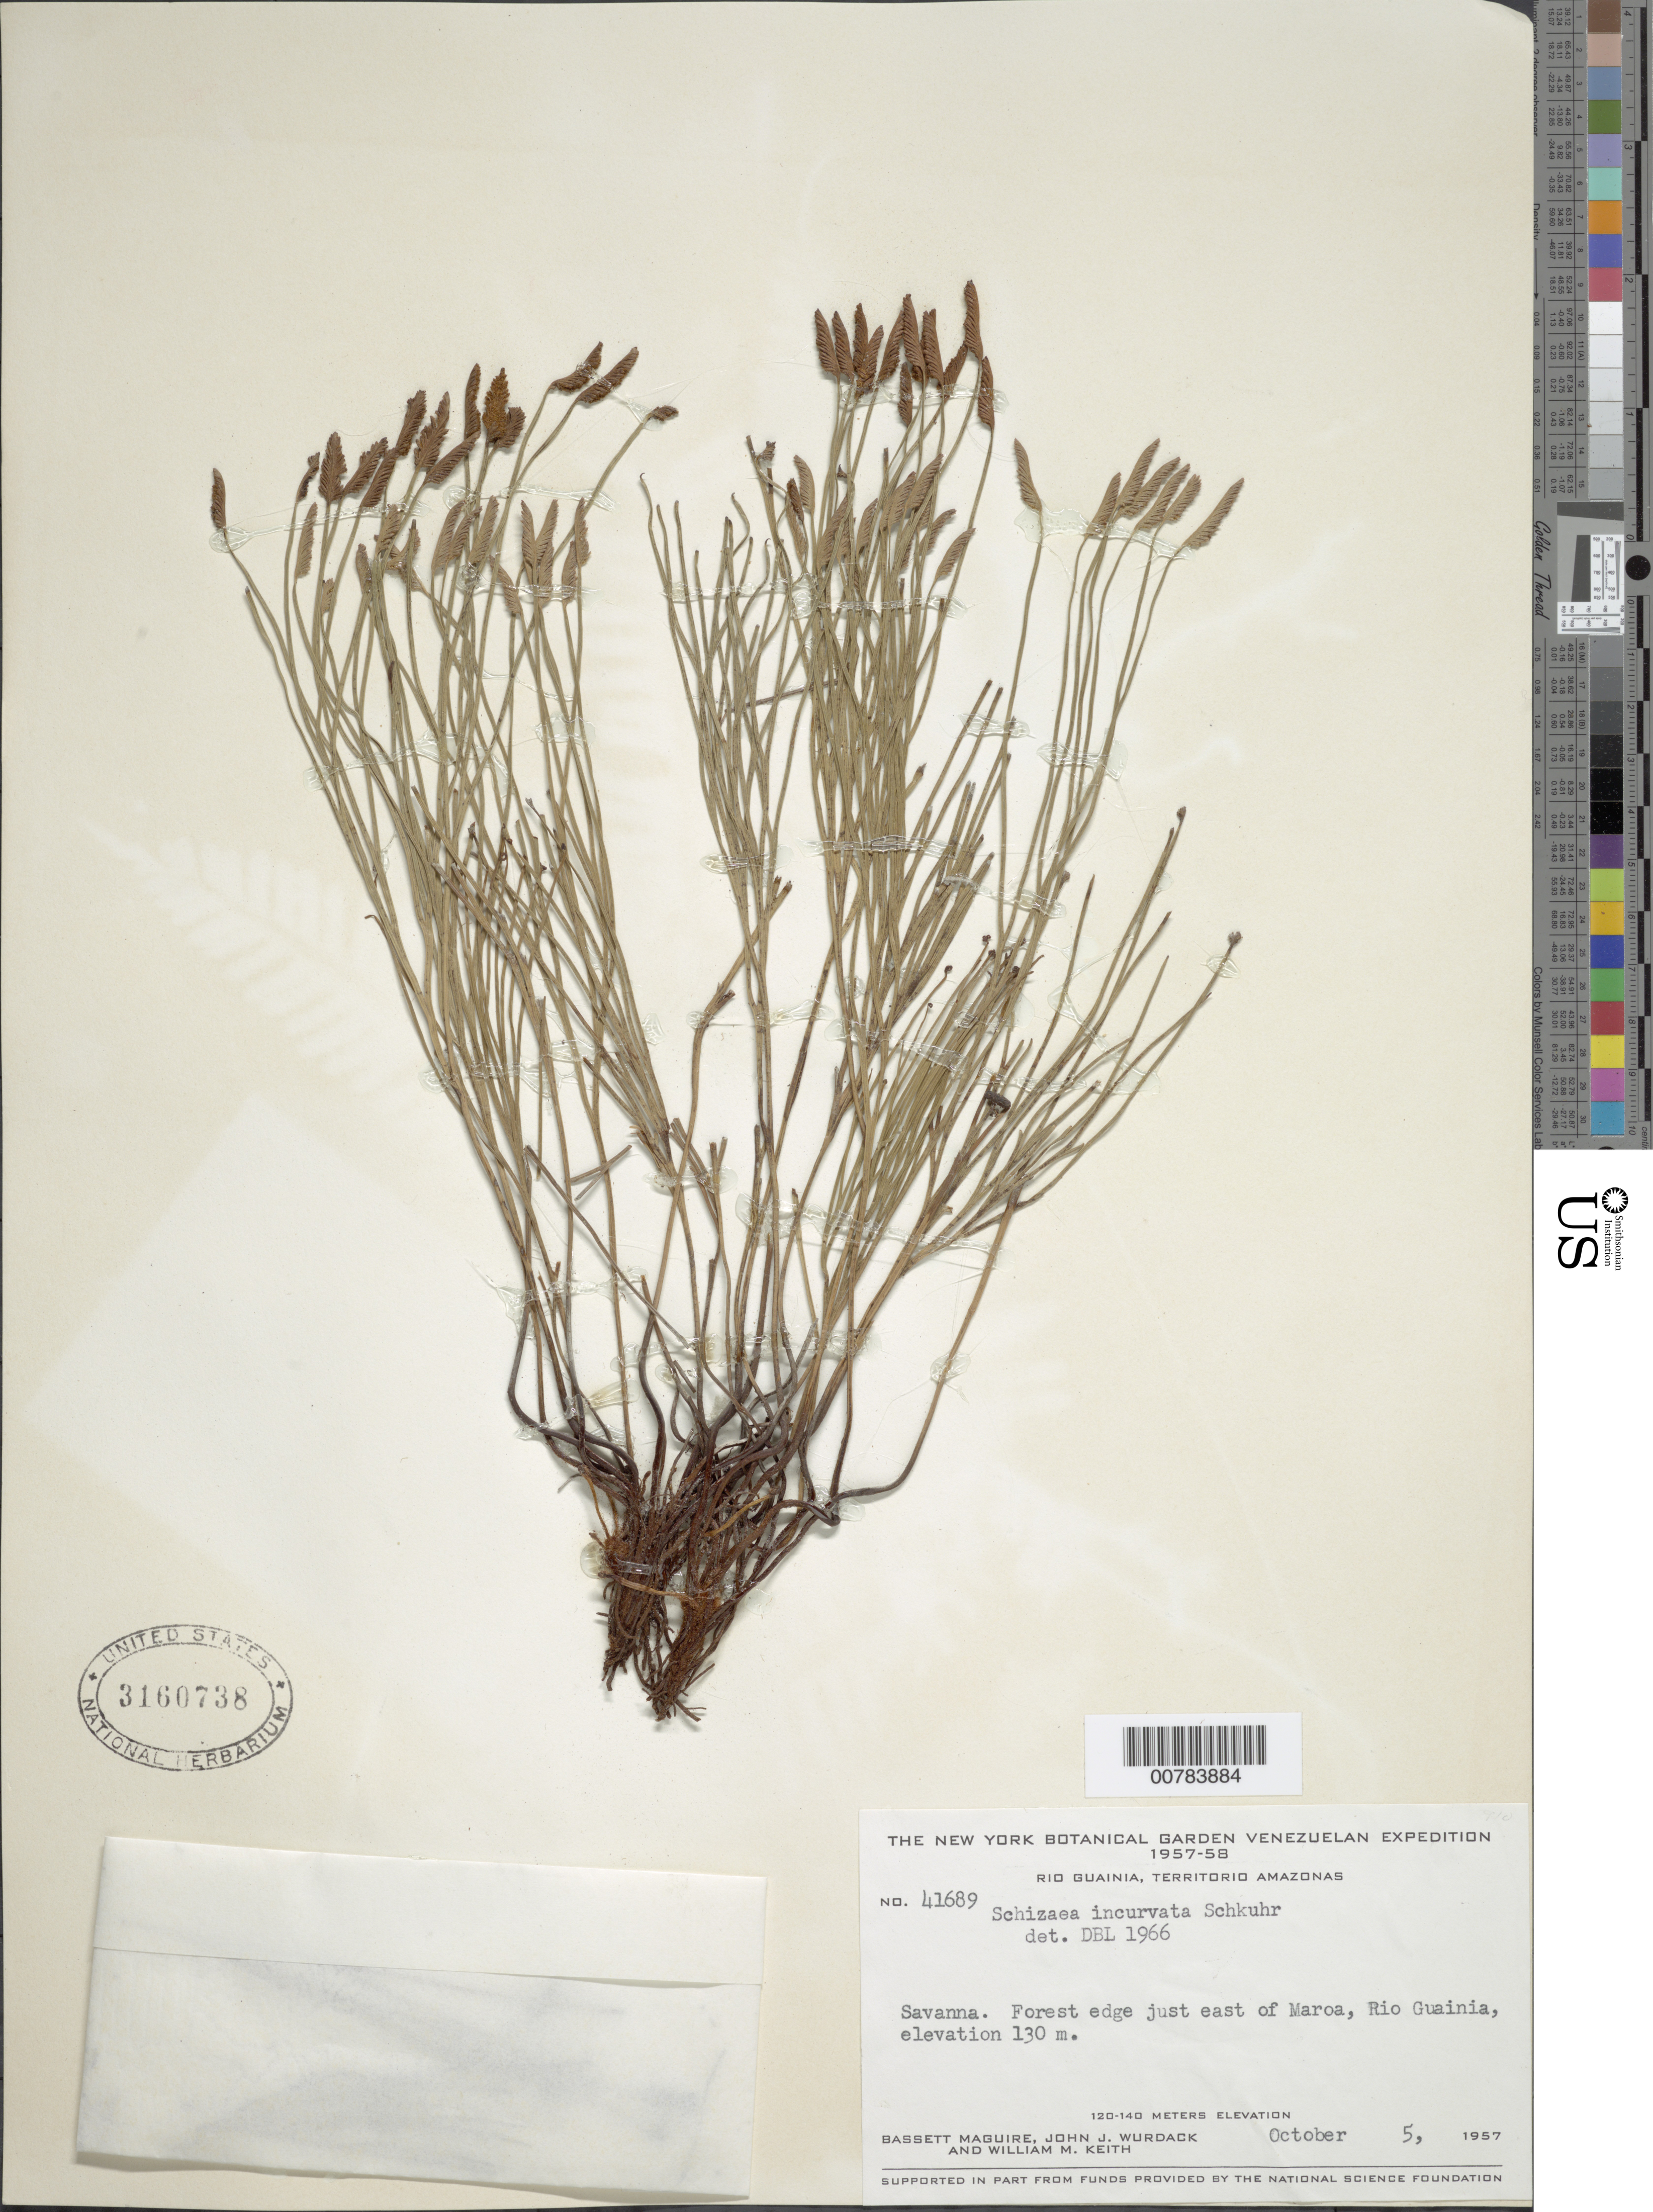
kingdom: Plantae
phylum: Tracheophyta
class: Polypodiopsida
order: Schizaeales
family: Schizaeaceae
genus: Schizaea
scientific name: Schizaea incurvata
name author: Schkuhr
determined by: Lellinger, David B., (BOT), Smithsonian Institution - National Museum of Natural History (UNITED STATES)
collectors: B. Maguire, J. J. Wurdack & W. Keith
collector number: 41689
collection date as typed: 5-Oct-57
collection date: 1957-10-05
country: Venezuela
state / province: Amazonas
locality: Río Guainía, E of Maroa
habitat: Forest edge, savanna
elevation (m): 130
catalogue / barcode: US 3160738